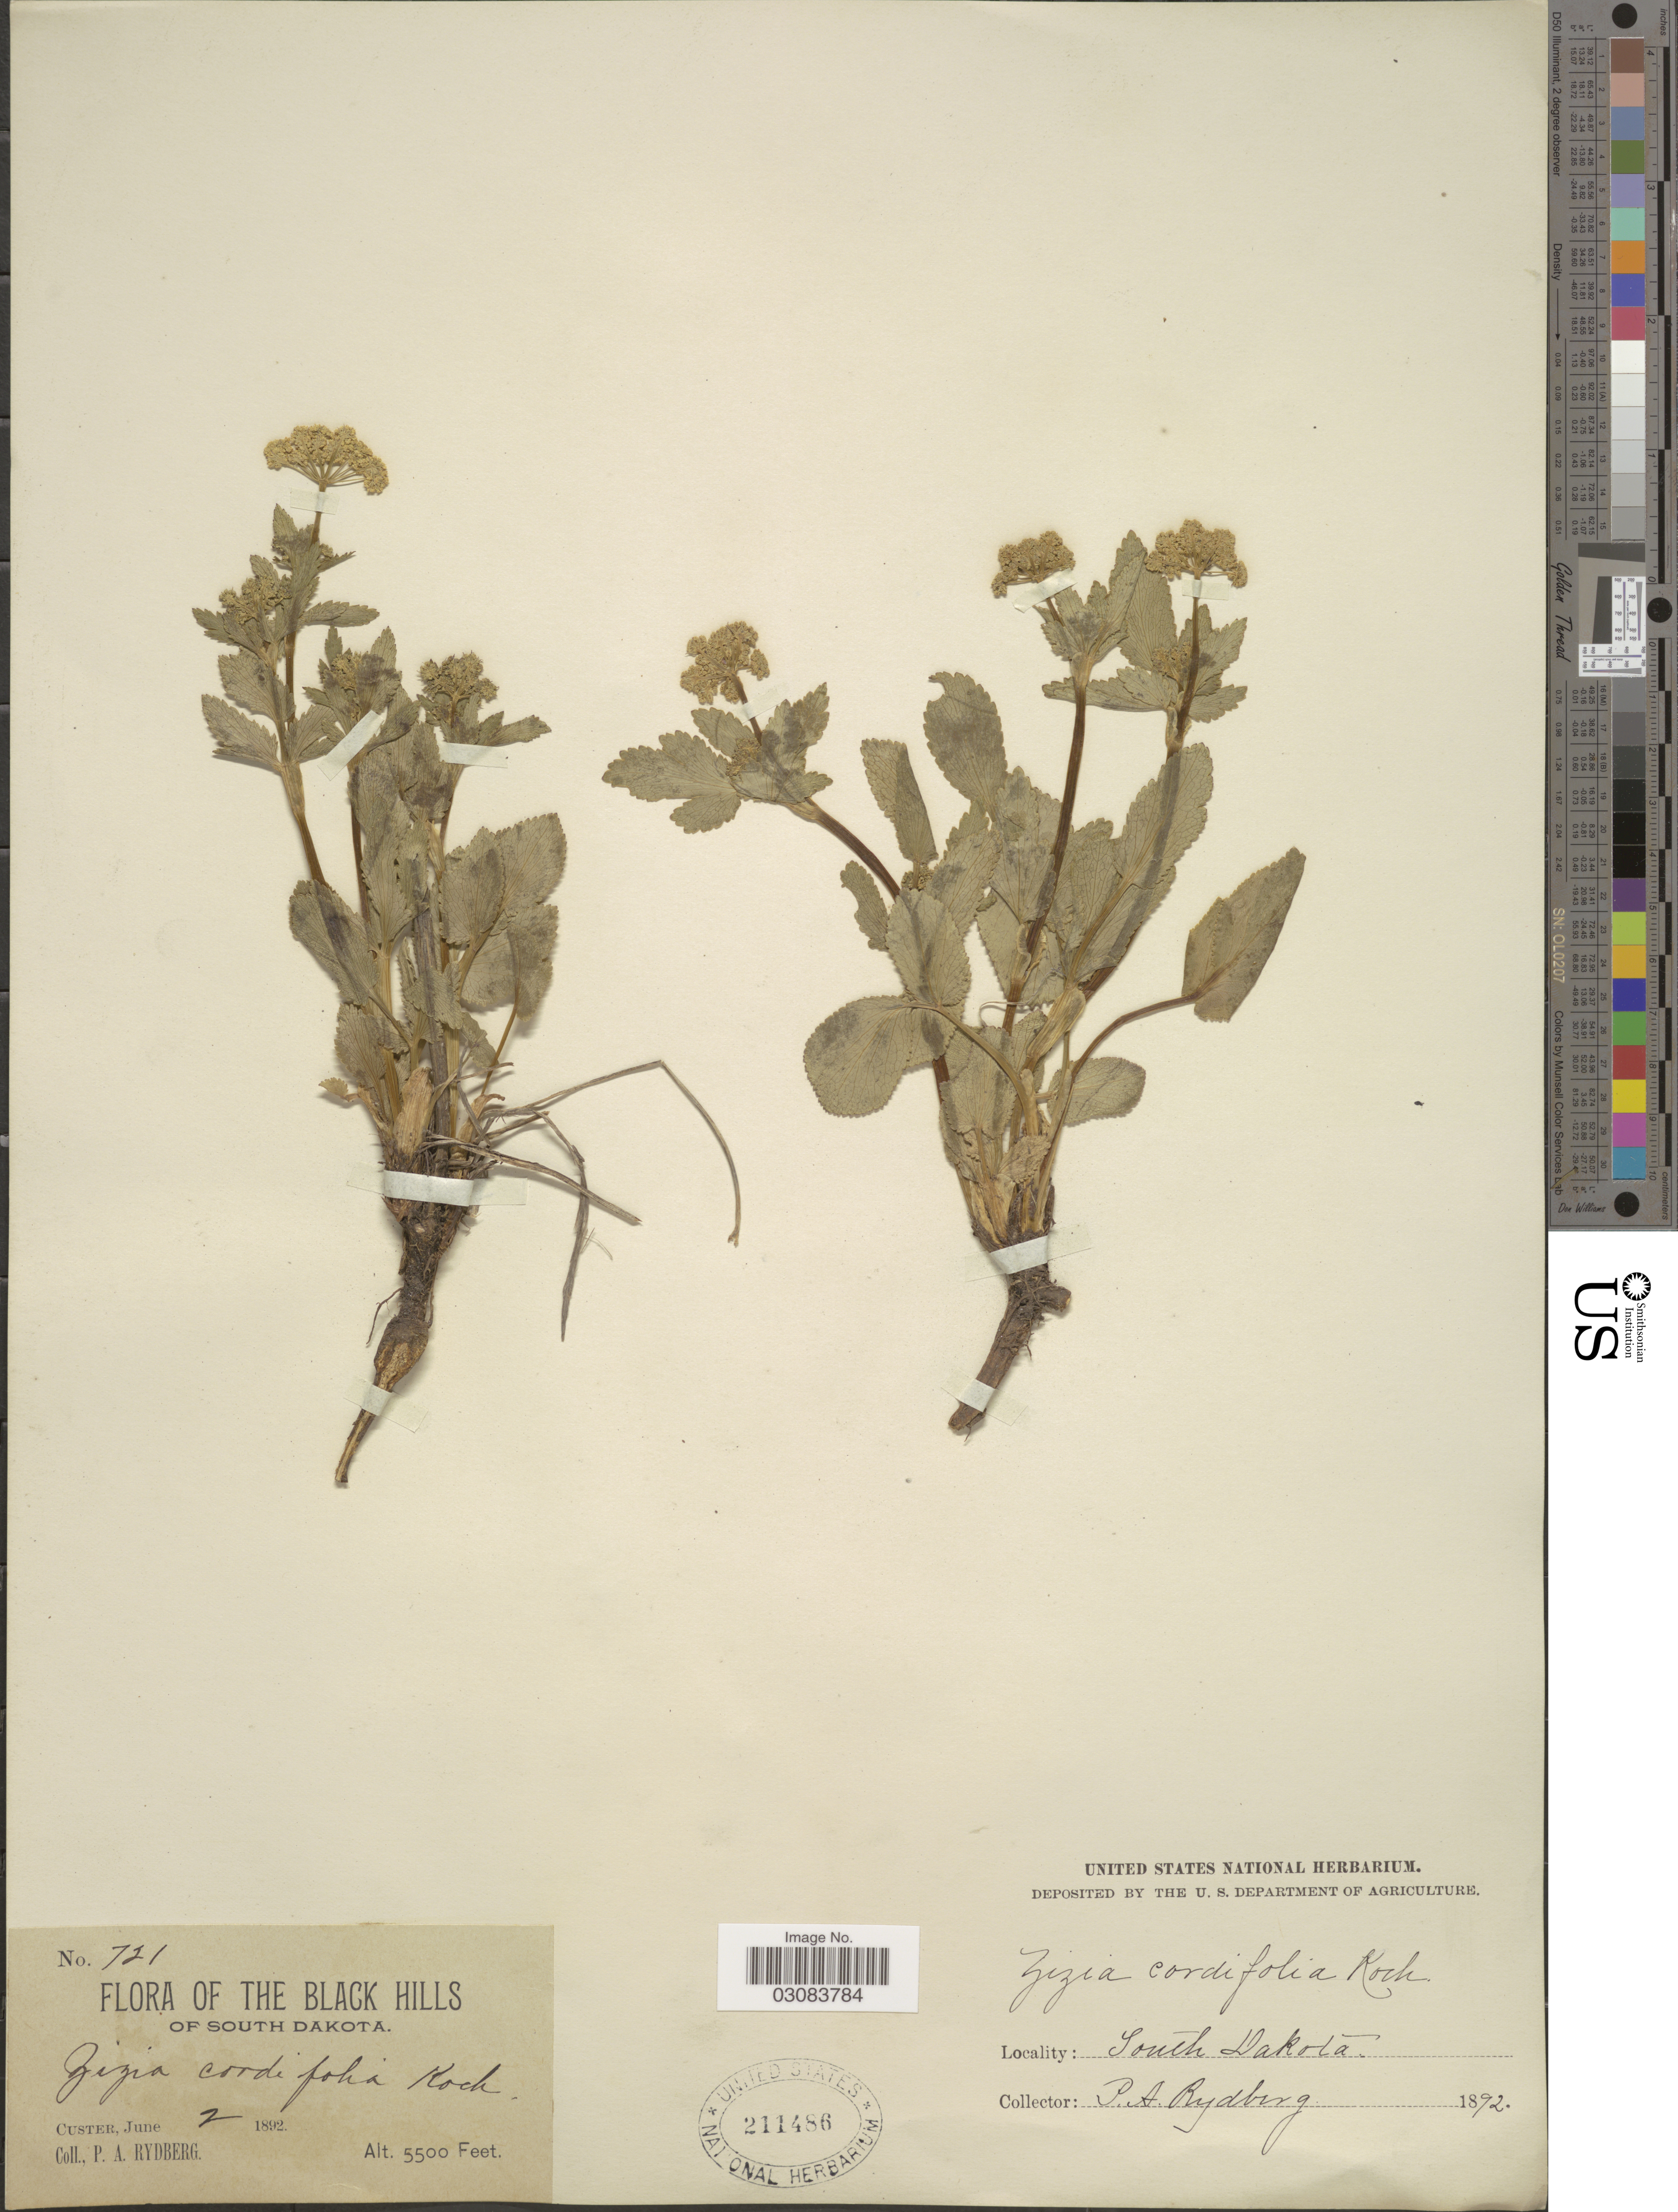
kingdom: Plantae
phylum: Tracheophyta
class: Magnoliopsida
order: Apiales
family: Apiaceae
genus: Zizia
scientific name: Zizia aptera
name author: (A. Gray) Fernald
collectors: P. A. Rydberg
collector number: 721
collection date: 1892-06-02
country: United States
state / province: South Dakota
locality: The Black Hills of South Dakota.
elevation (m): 1676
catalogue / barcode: US 211486